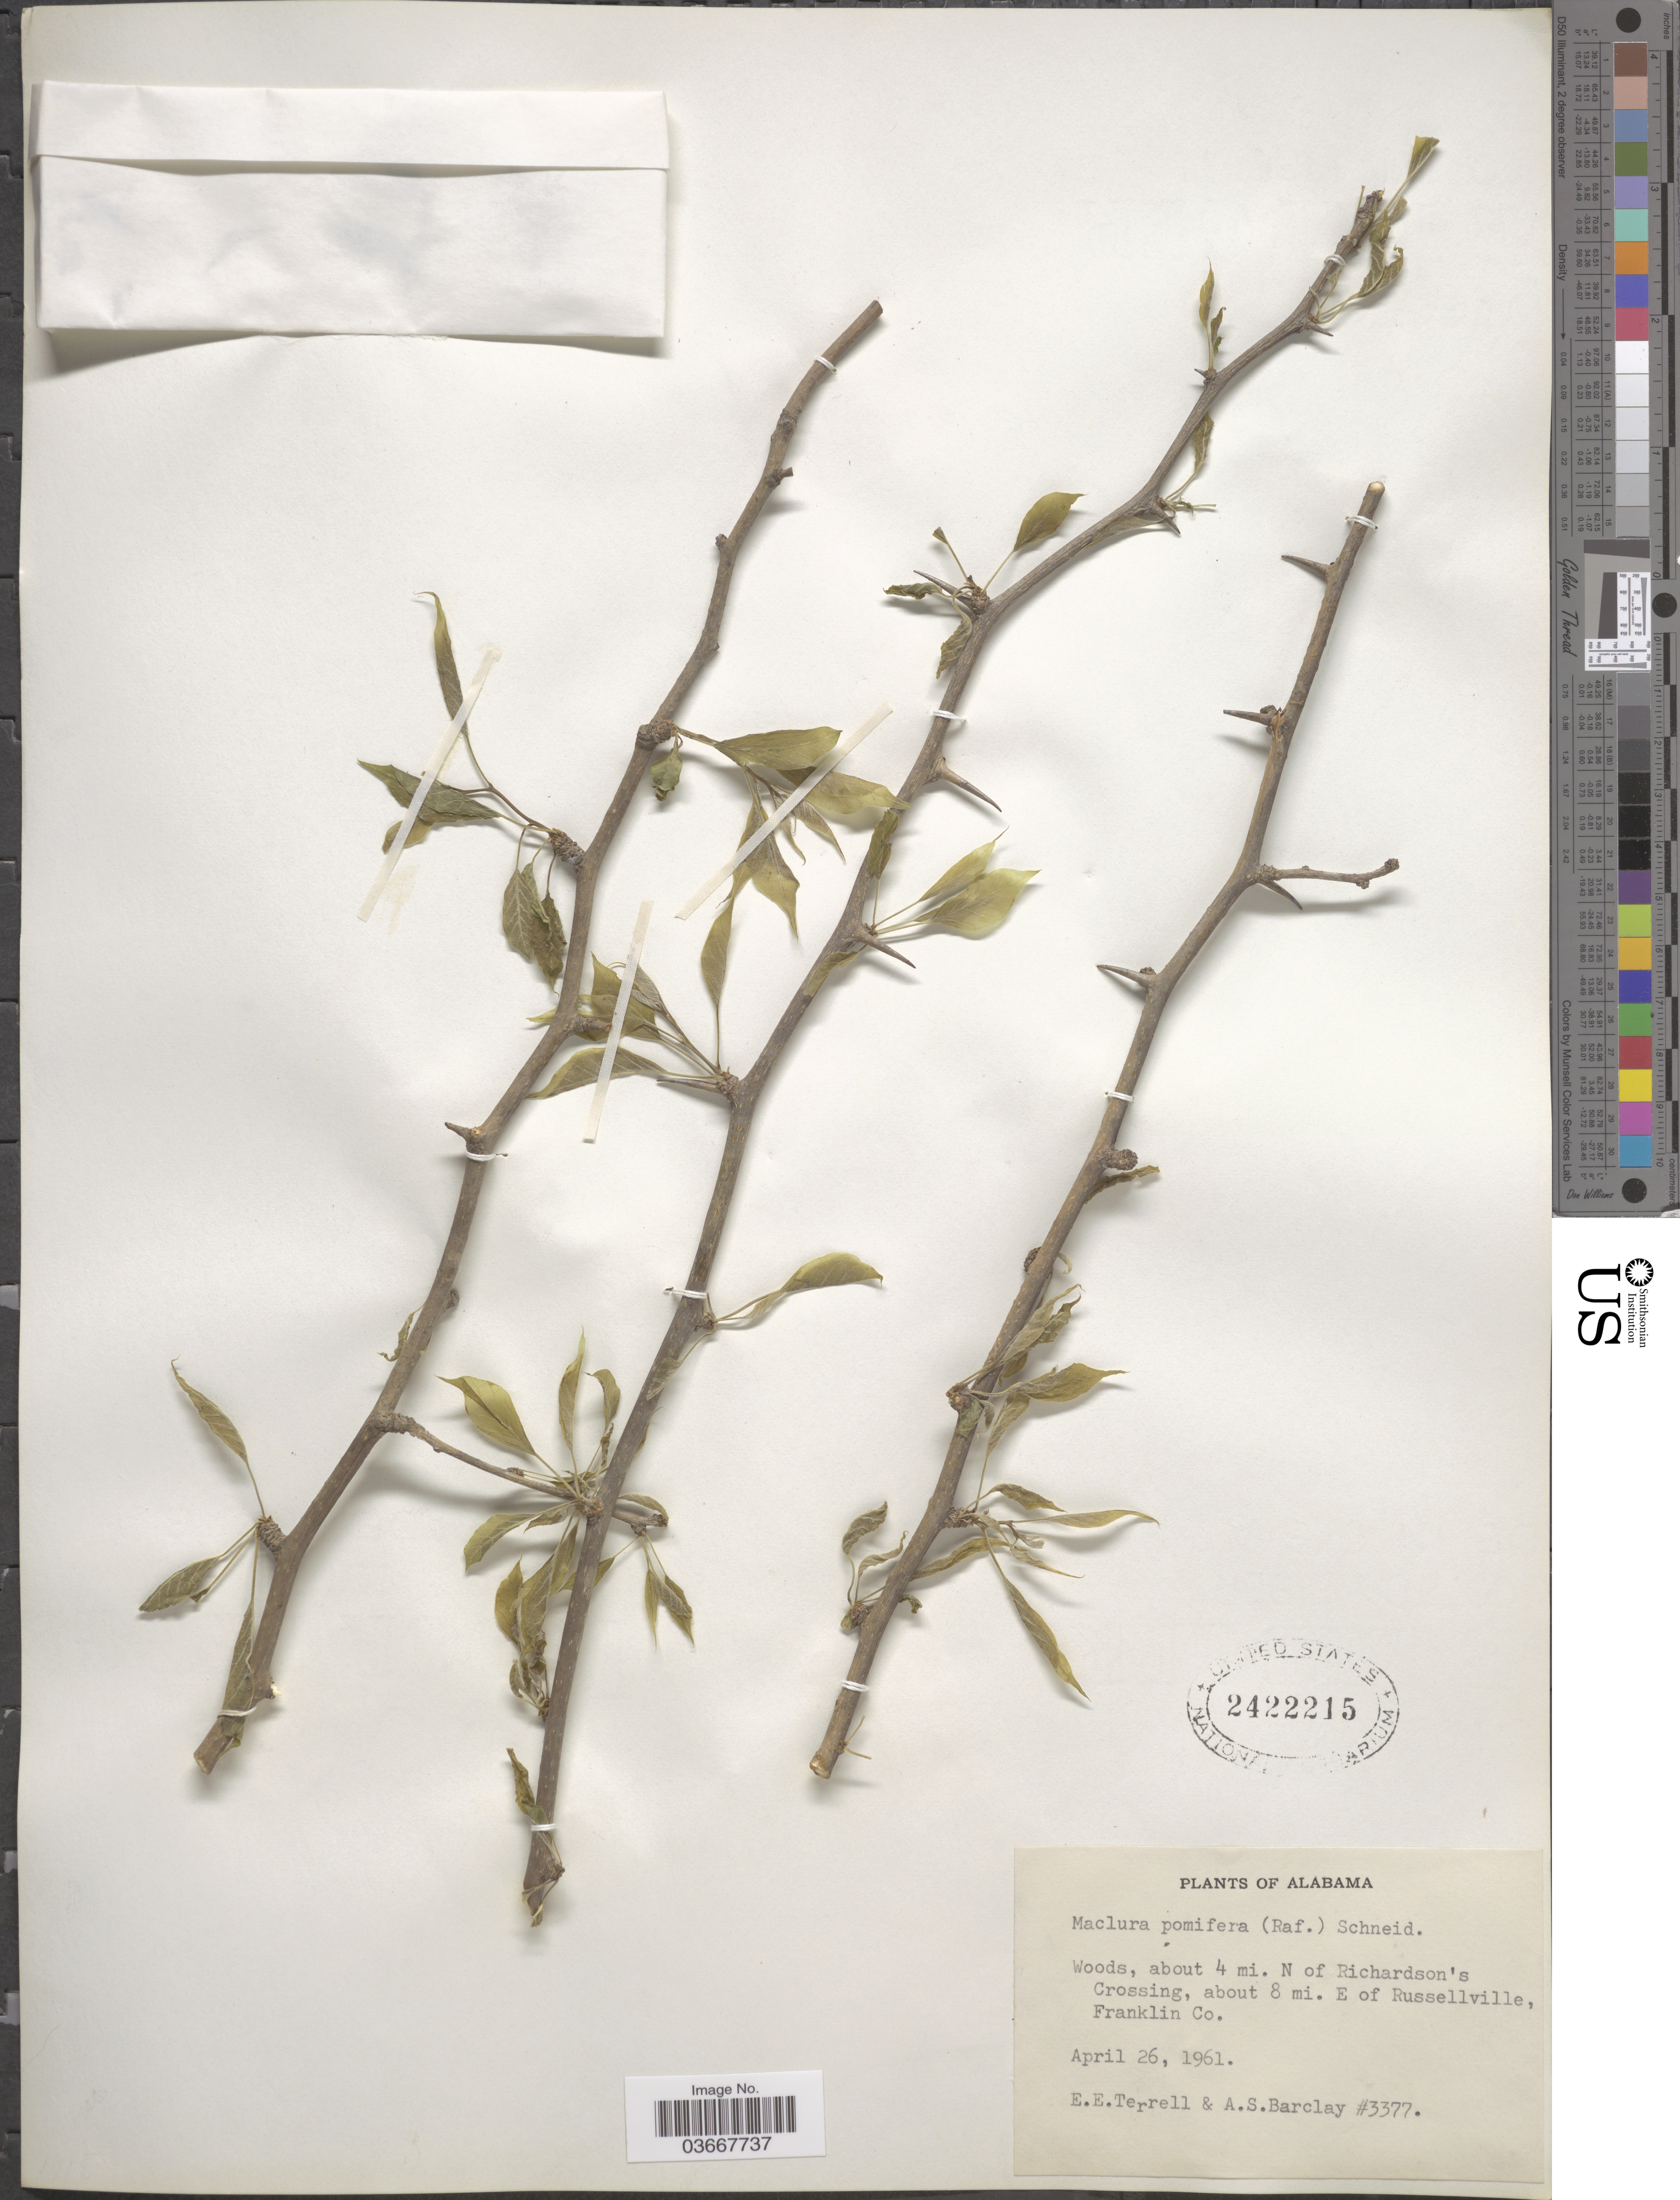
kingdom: Plantae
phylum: Tracheophyta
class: Magnoliopsida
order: Rosales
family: Moraceae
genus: Maclura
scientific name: Maclura pomifera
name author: (Raf.) C.K. Schneid.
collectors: E. E. Terrell & A. S. Barclay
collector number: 3377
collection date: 1961-04-26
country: United States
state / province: Alabama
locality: Woods, about 4 mi. N of Richardson's Crossing, about 8 mi. E of Russellville, Franklin Co.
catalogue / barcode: US 2422215